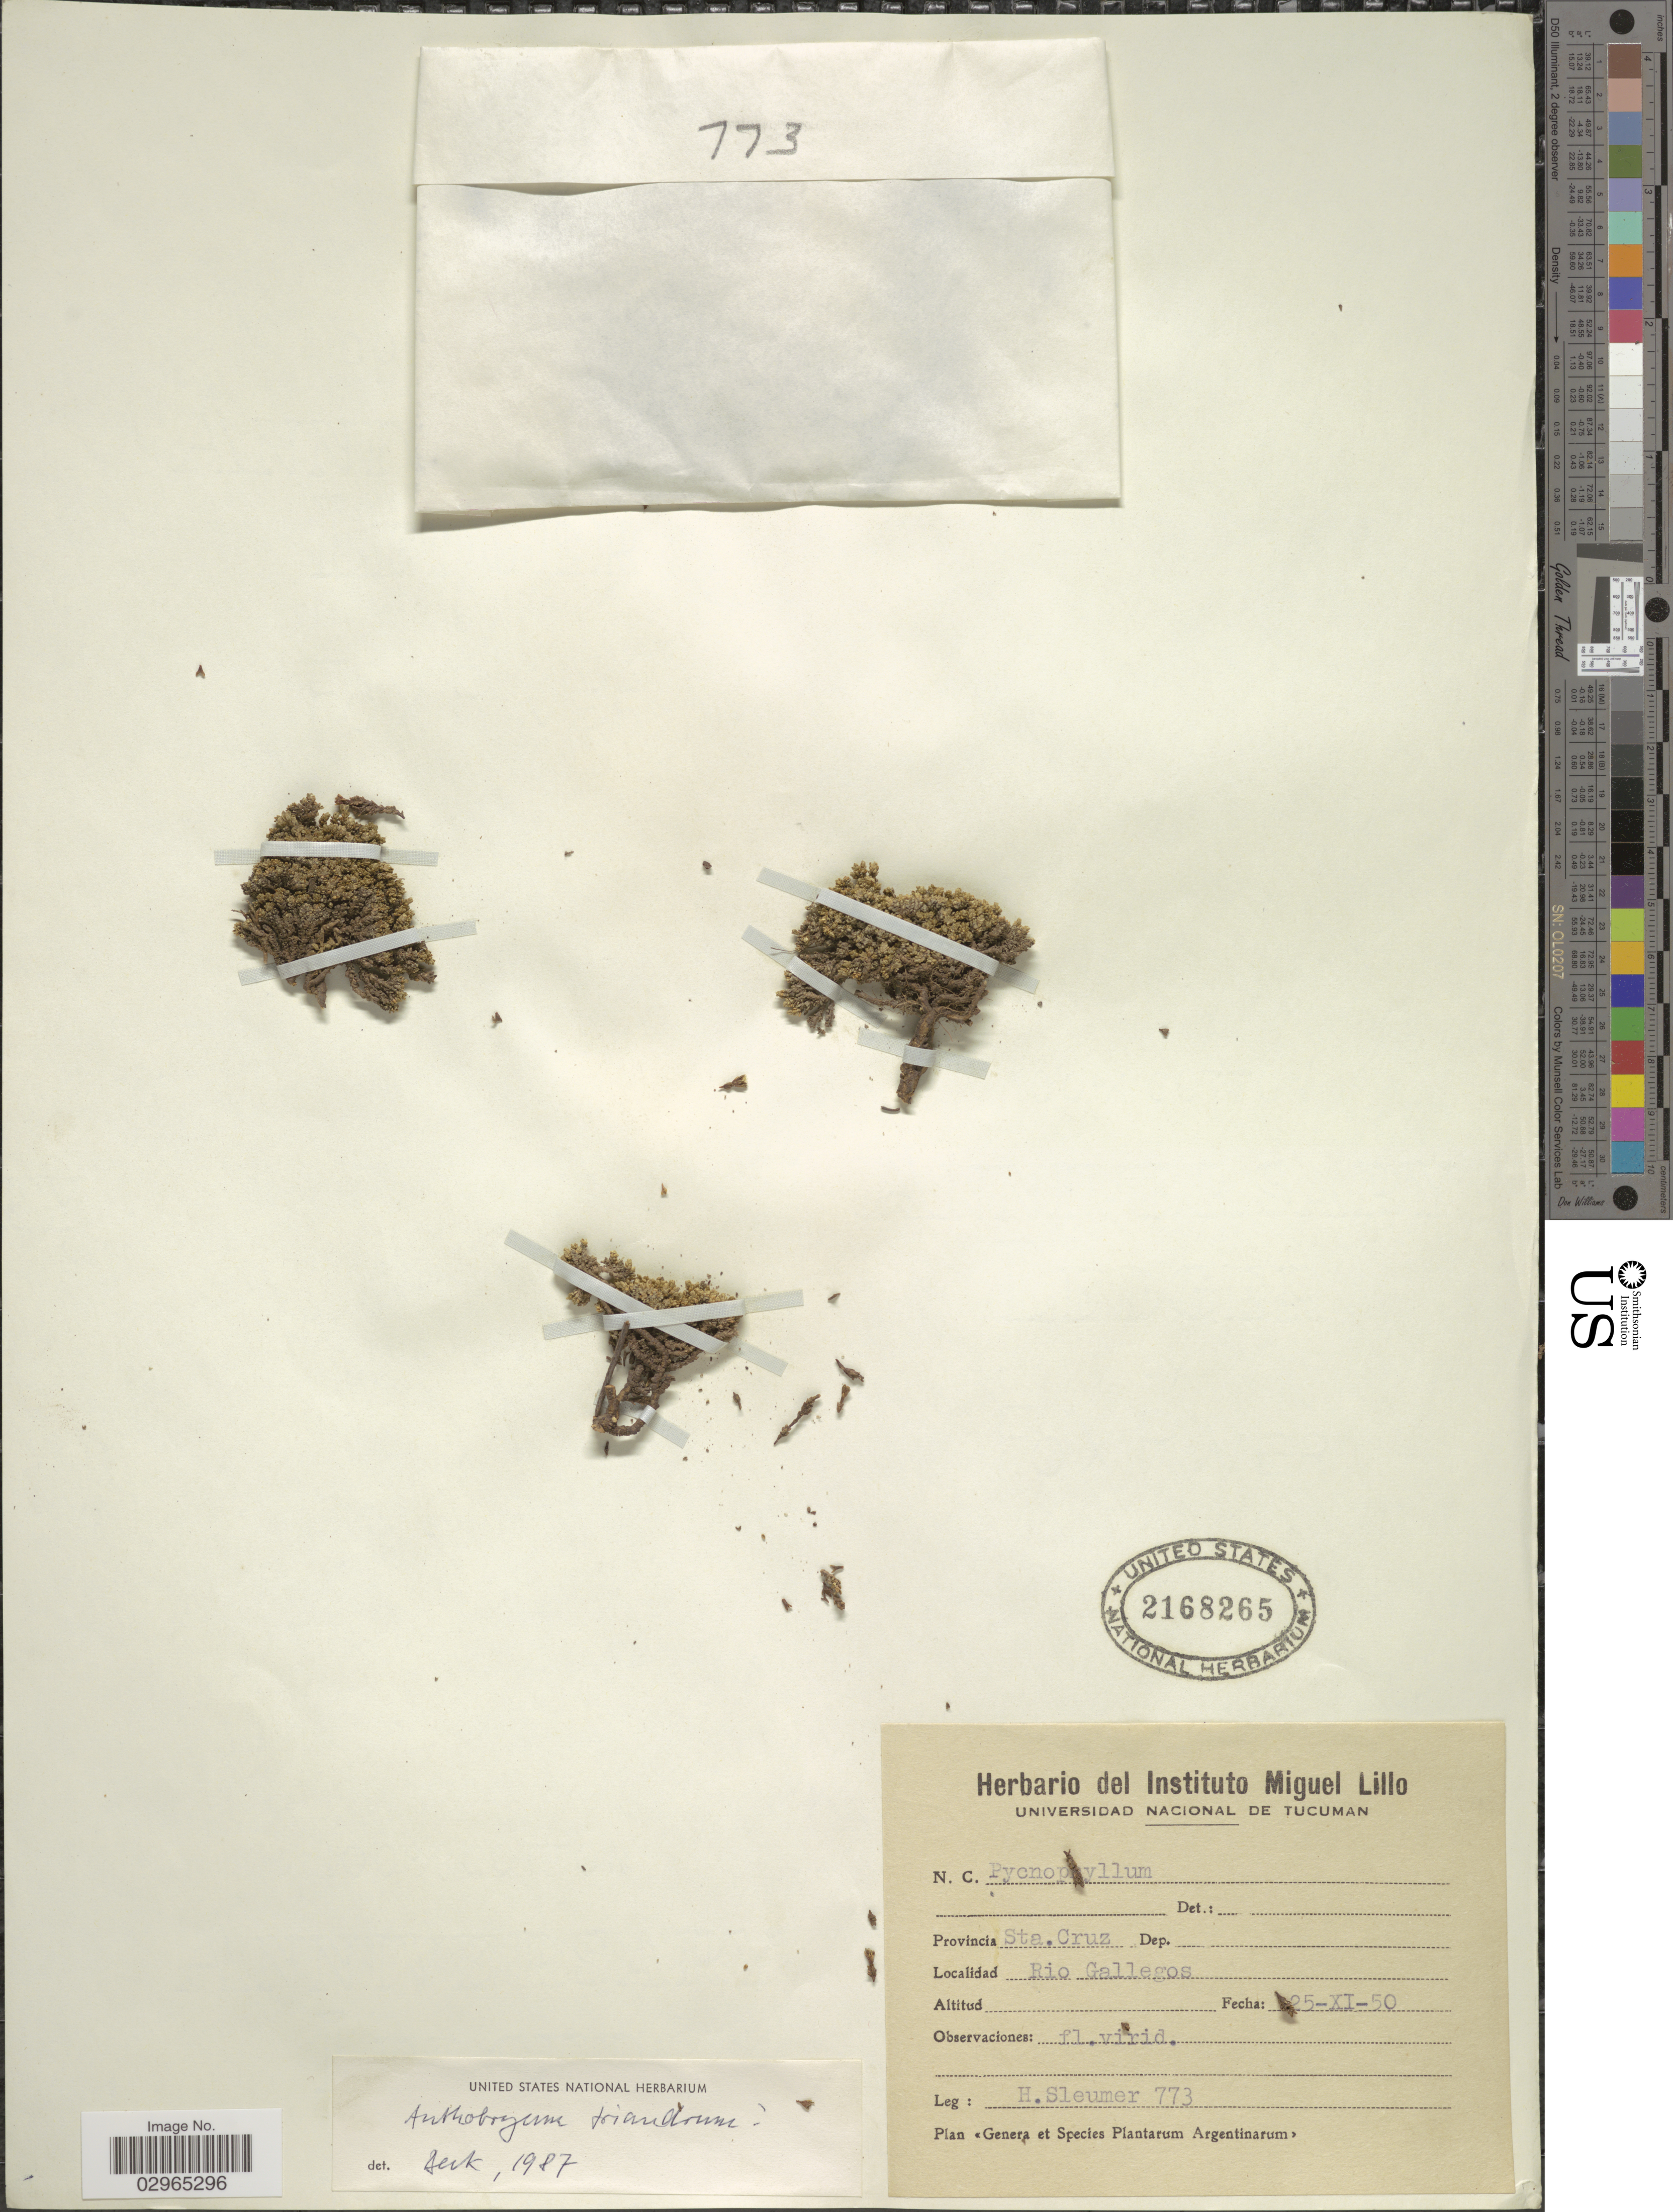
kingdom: Plantae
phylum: Tracheophyta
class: Magnoliopsida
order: Caryophyllales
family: Frankeniaceae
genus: Anthobryum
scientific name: Anthobryum triandrum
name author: (J. Rémy) Surgis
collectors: H. O. Sleumer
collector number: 773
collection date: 1950-11-25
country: Argentina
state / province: Santa Cruz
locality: Provincia Sta. Cruz. Rio Gallegos.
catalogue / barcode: US 2168265